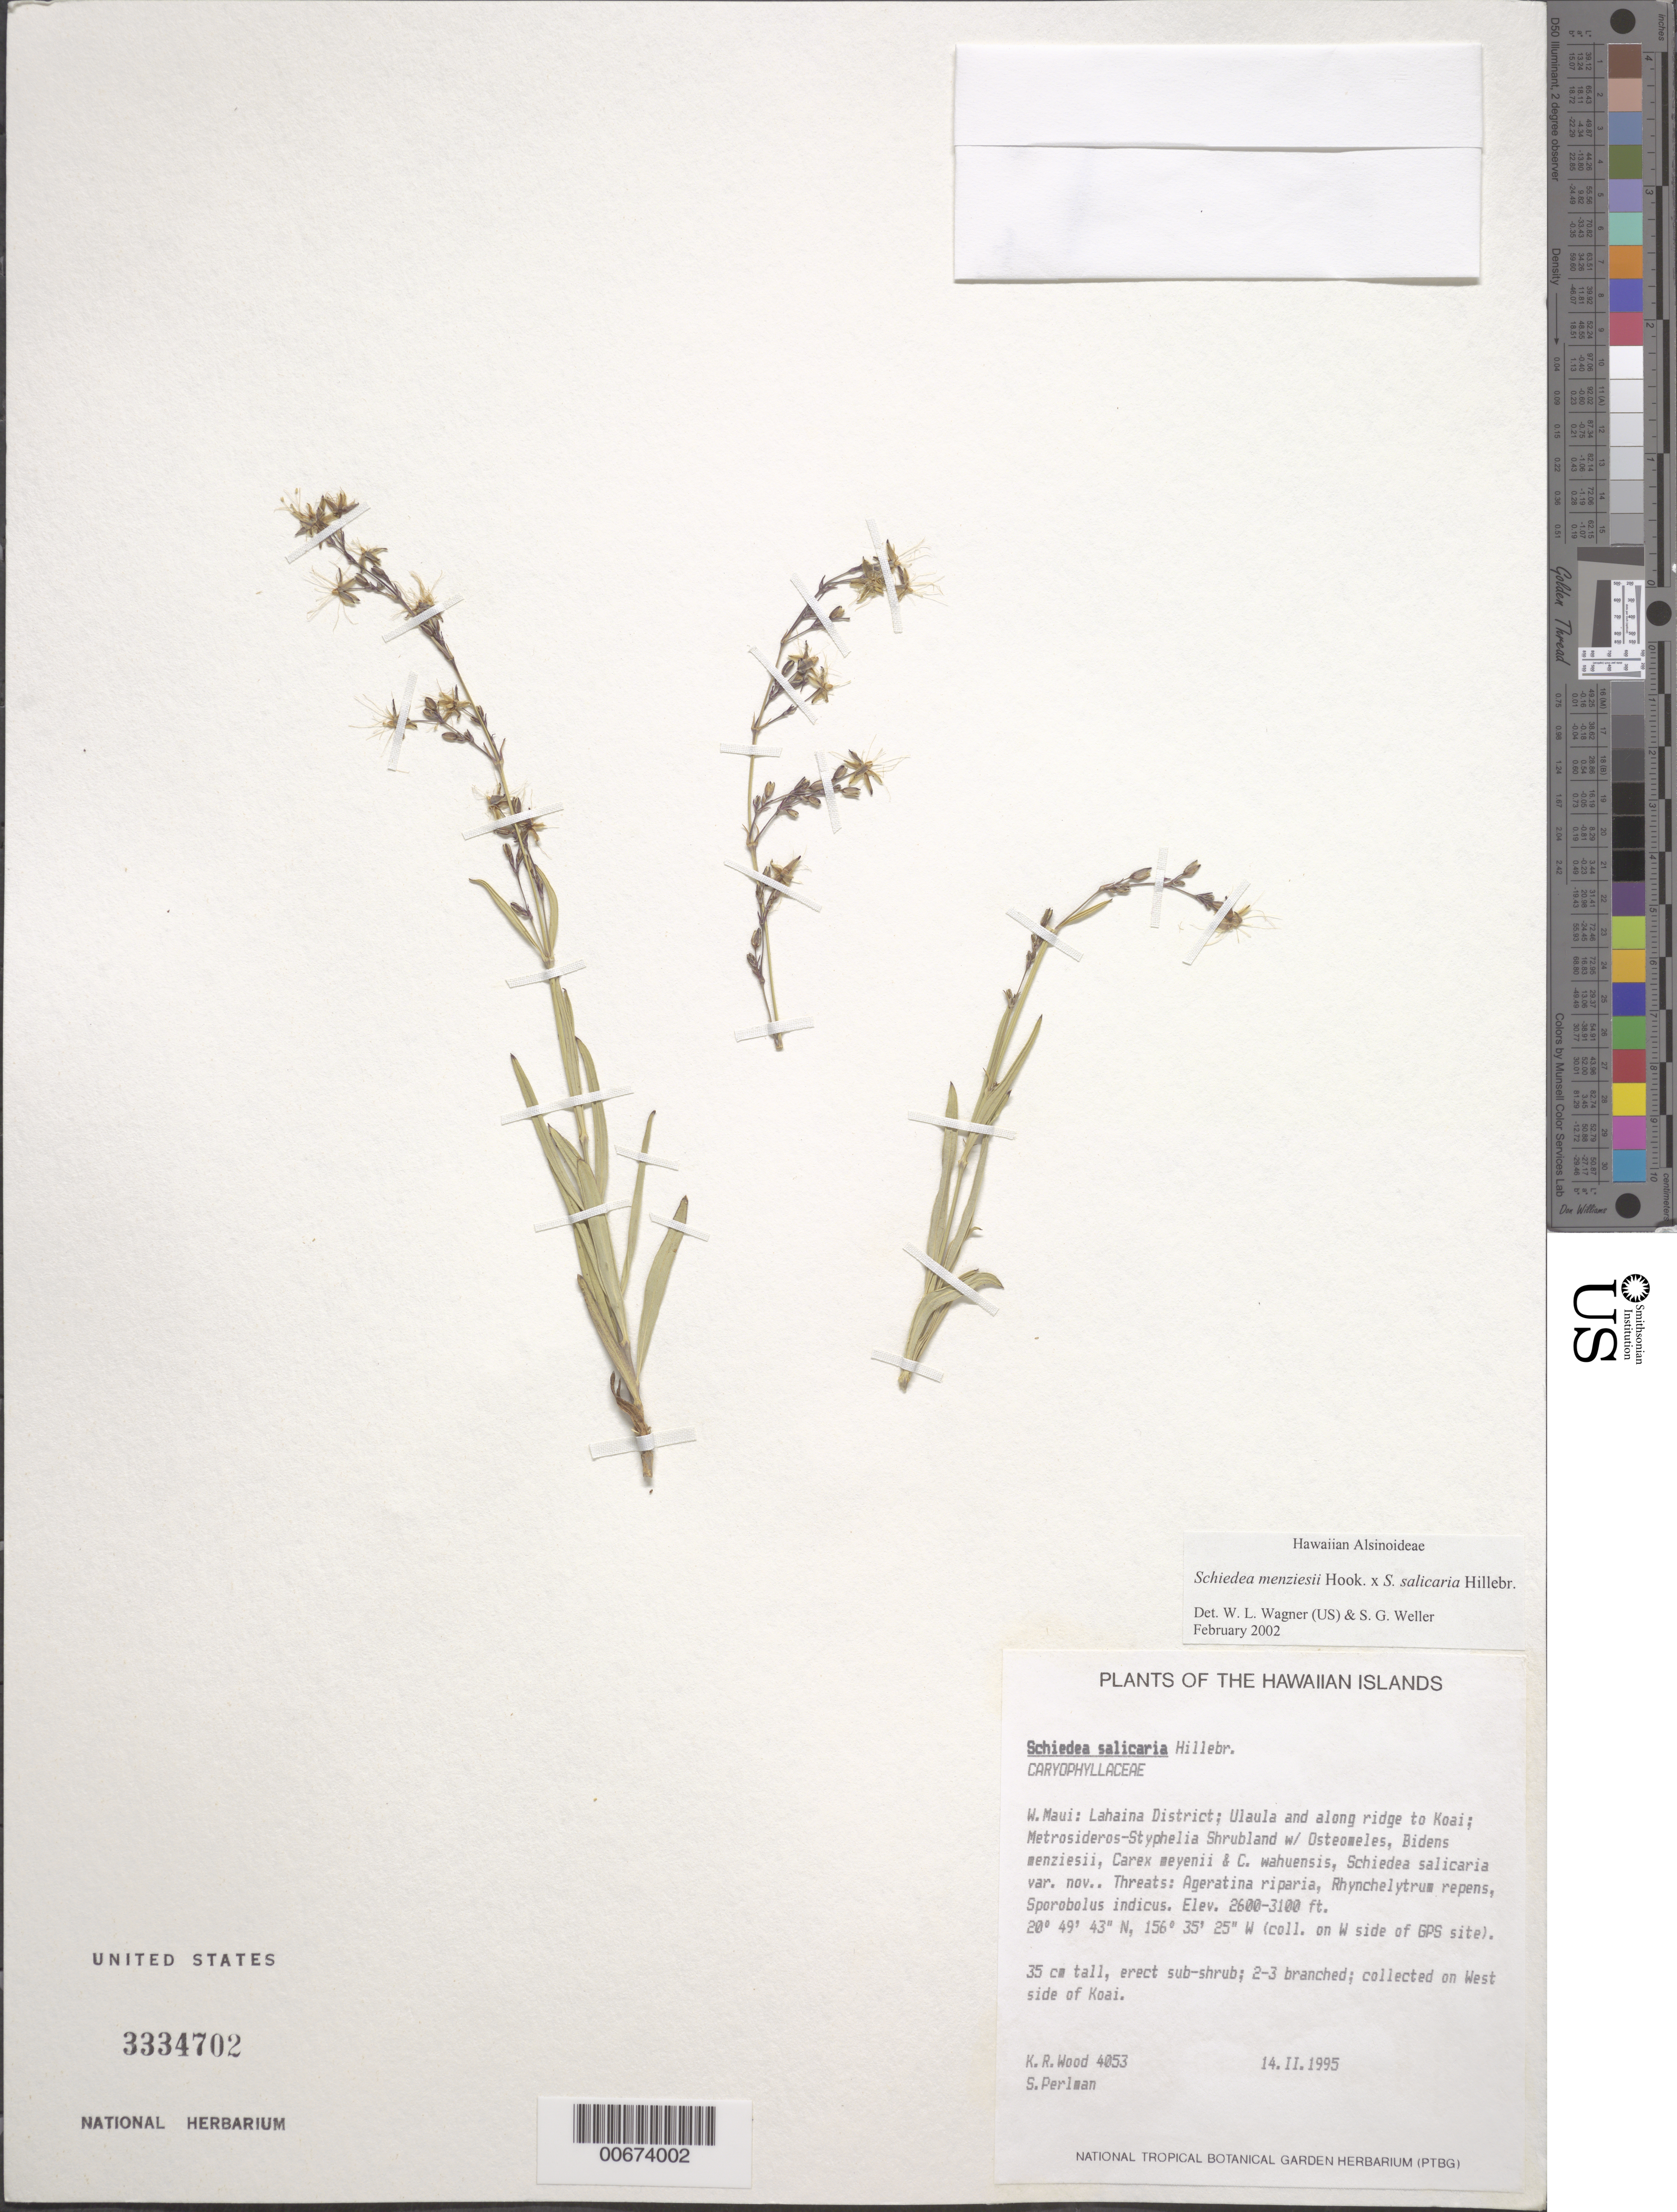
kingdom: Plantae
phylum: Tracheophyta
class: Magnoliopsida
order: Caryophyllales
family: Caryophyllaceae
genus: Schiedea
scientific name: Schiedea menziesii x S. salicaria Hillebr.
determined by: Wagner, W. L.; Weller, Stephen G.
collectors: K. R. Wood & S. P. Perlman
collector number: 4053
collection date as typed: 14 Feb 1995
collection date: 1995-02-14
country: United States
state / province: Hawaii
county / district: Maui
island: Maui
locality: West Maui, Lahaina District, Ulaula and along ridge to Koai, W side of Koai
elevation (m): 792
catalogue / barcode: US 3334702